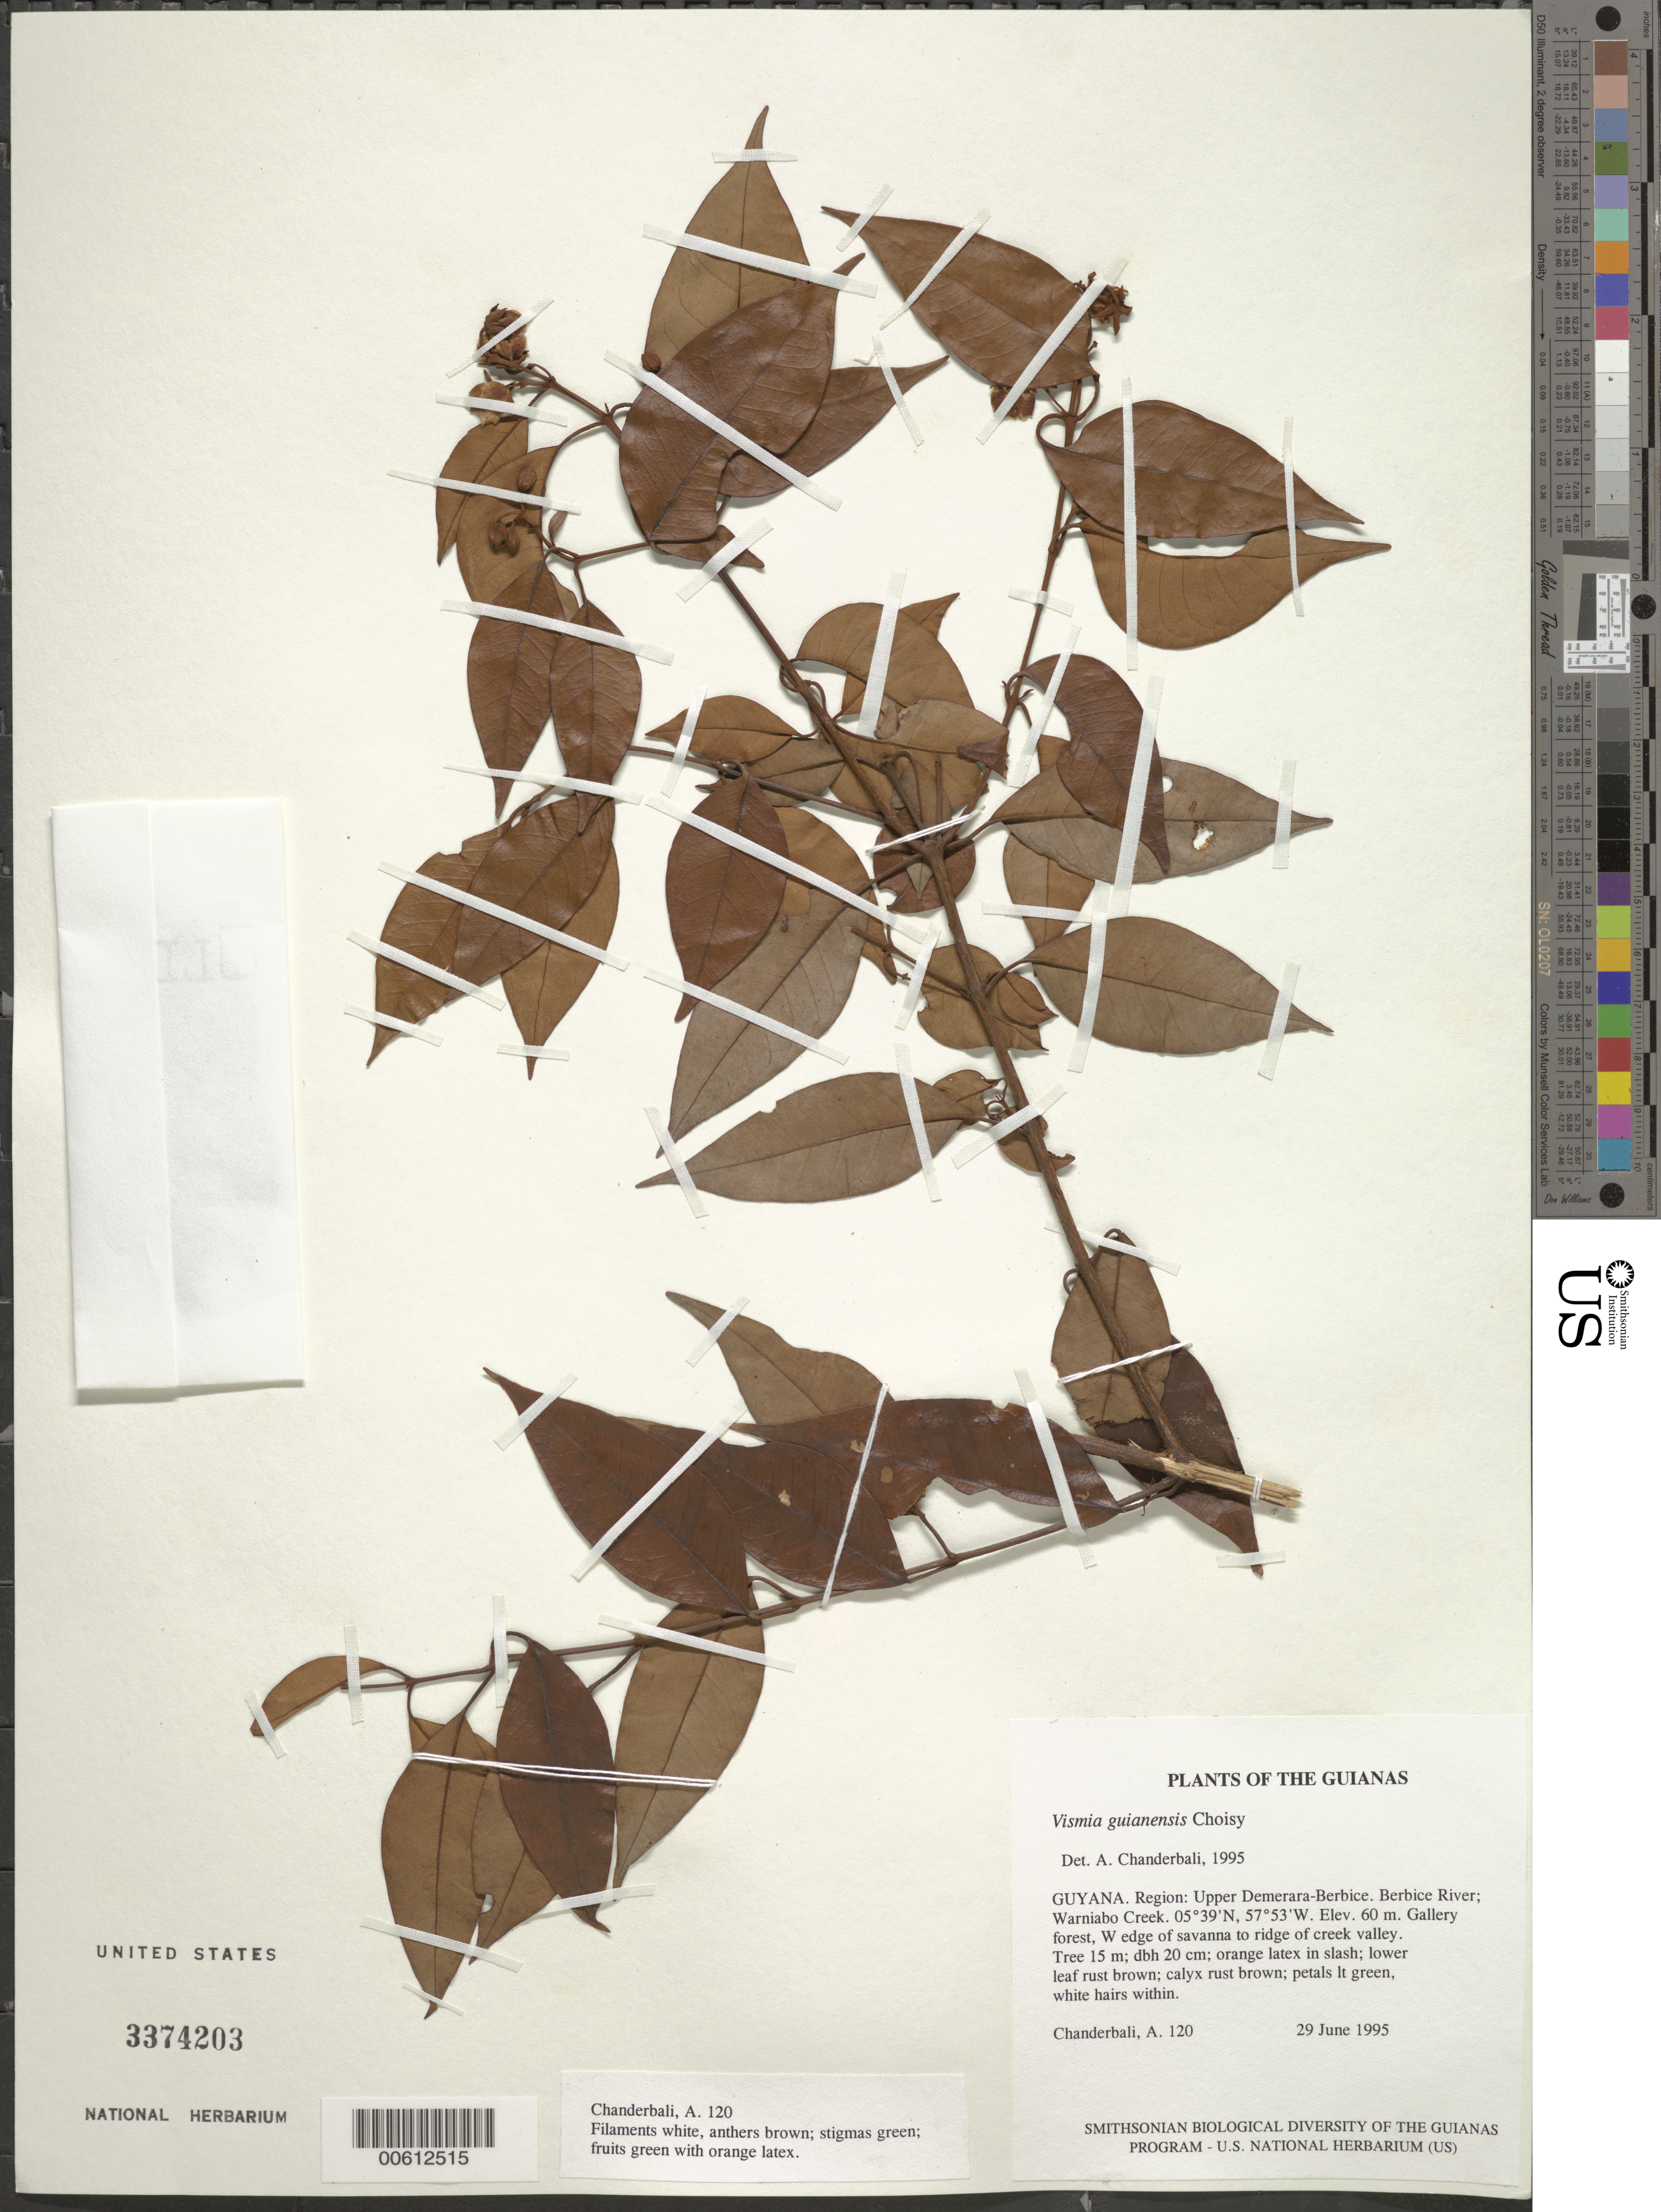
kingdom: Plantae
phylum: Tracheophyta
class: Magnoliopsida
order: Malpighiales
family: Hypericaceae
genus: Vismia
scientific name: Vismia guianensis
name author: (Aubl.) Pers.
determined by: Chanderbali, Andre Shashi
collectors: A. S. Chanderbali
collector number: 120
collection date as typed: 29 June 1995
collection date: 1995-06-29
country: Guyana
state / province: U. Demerara-Berbice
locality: Berbice River; Warniabo Creek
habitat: Gallery forest, W edge of savanna to ridge of creek valley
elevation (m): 60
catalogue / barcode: US 3374203